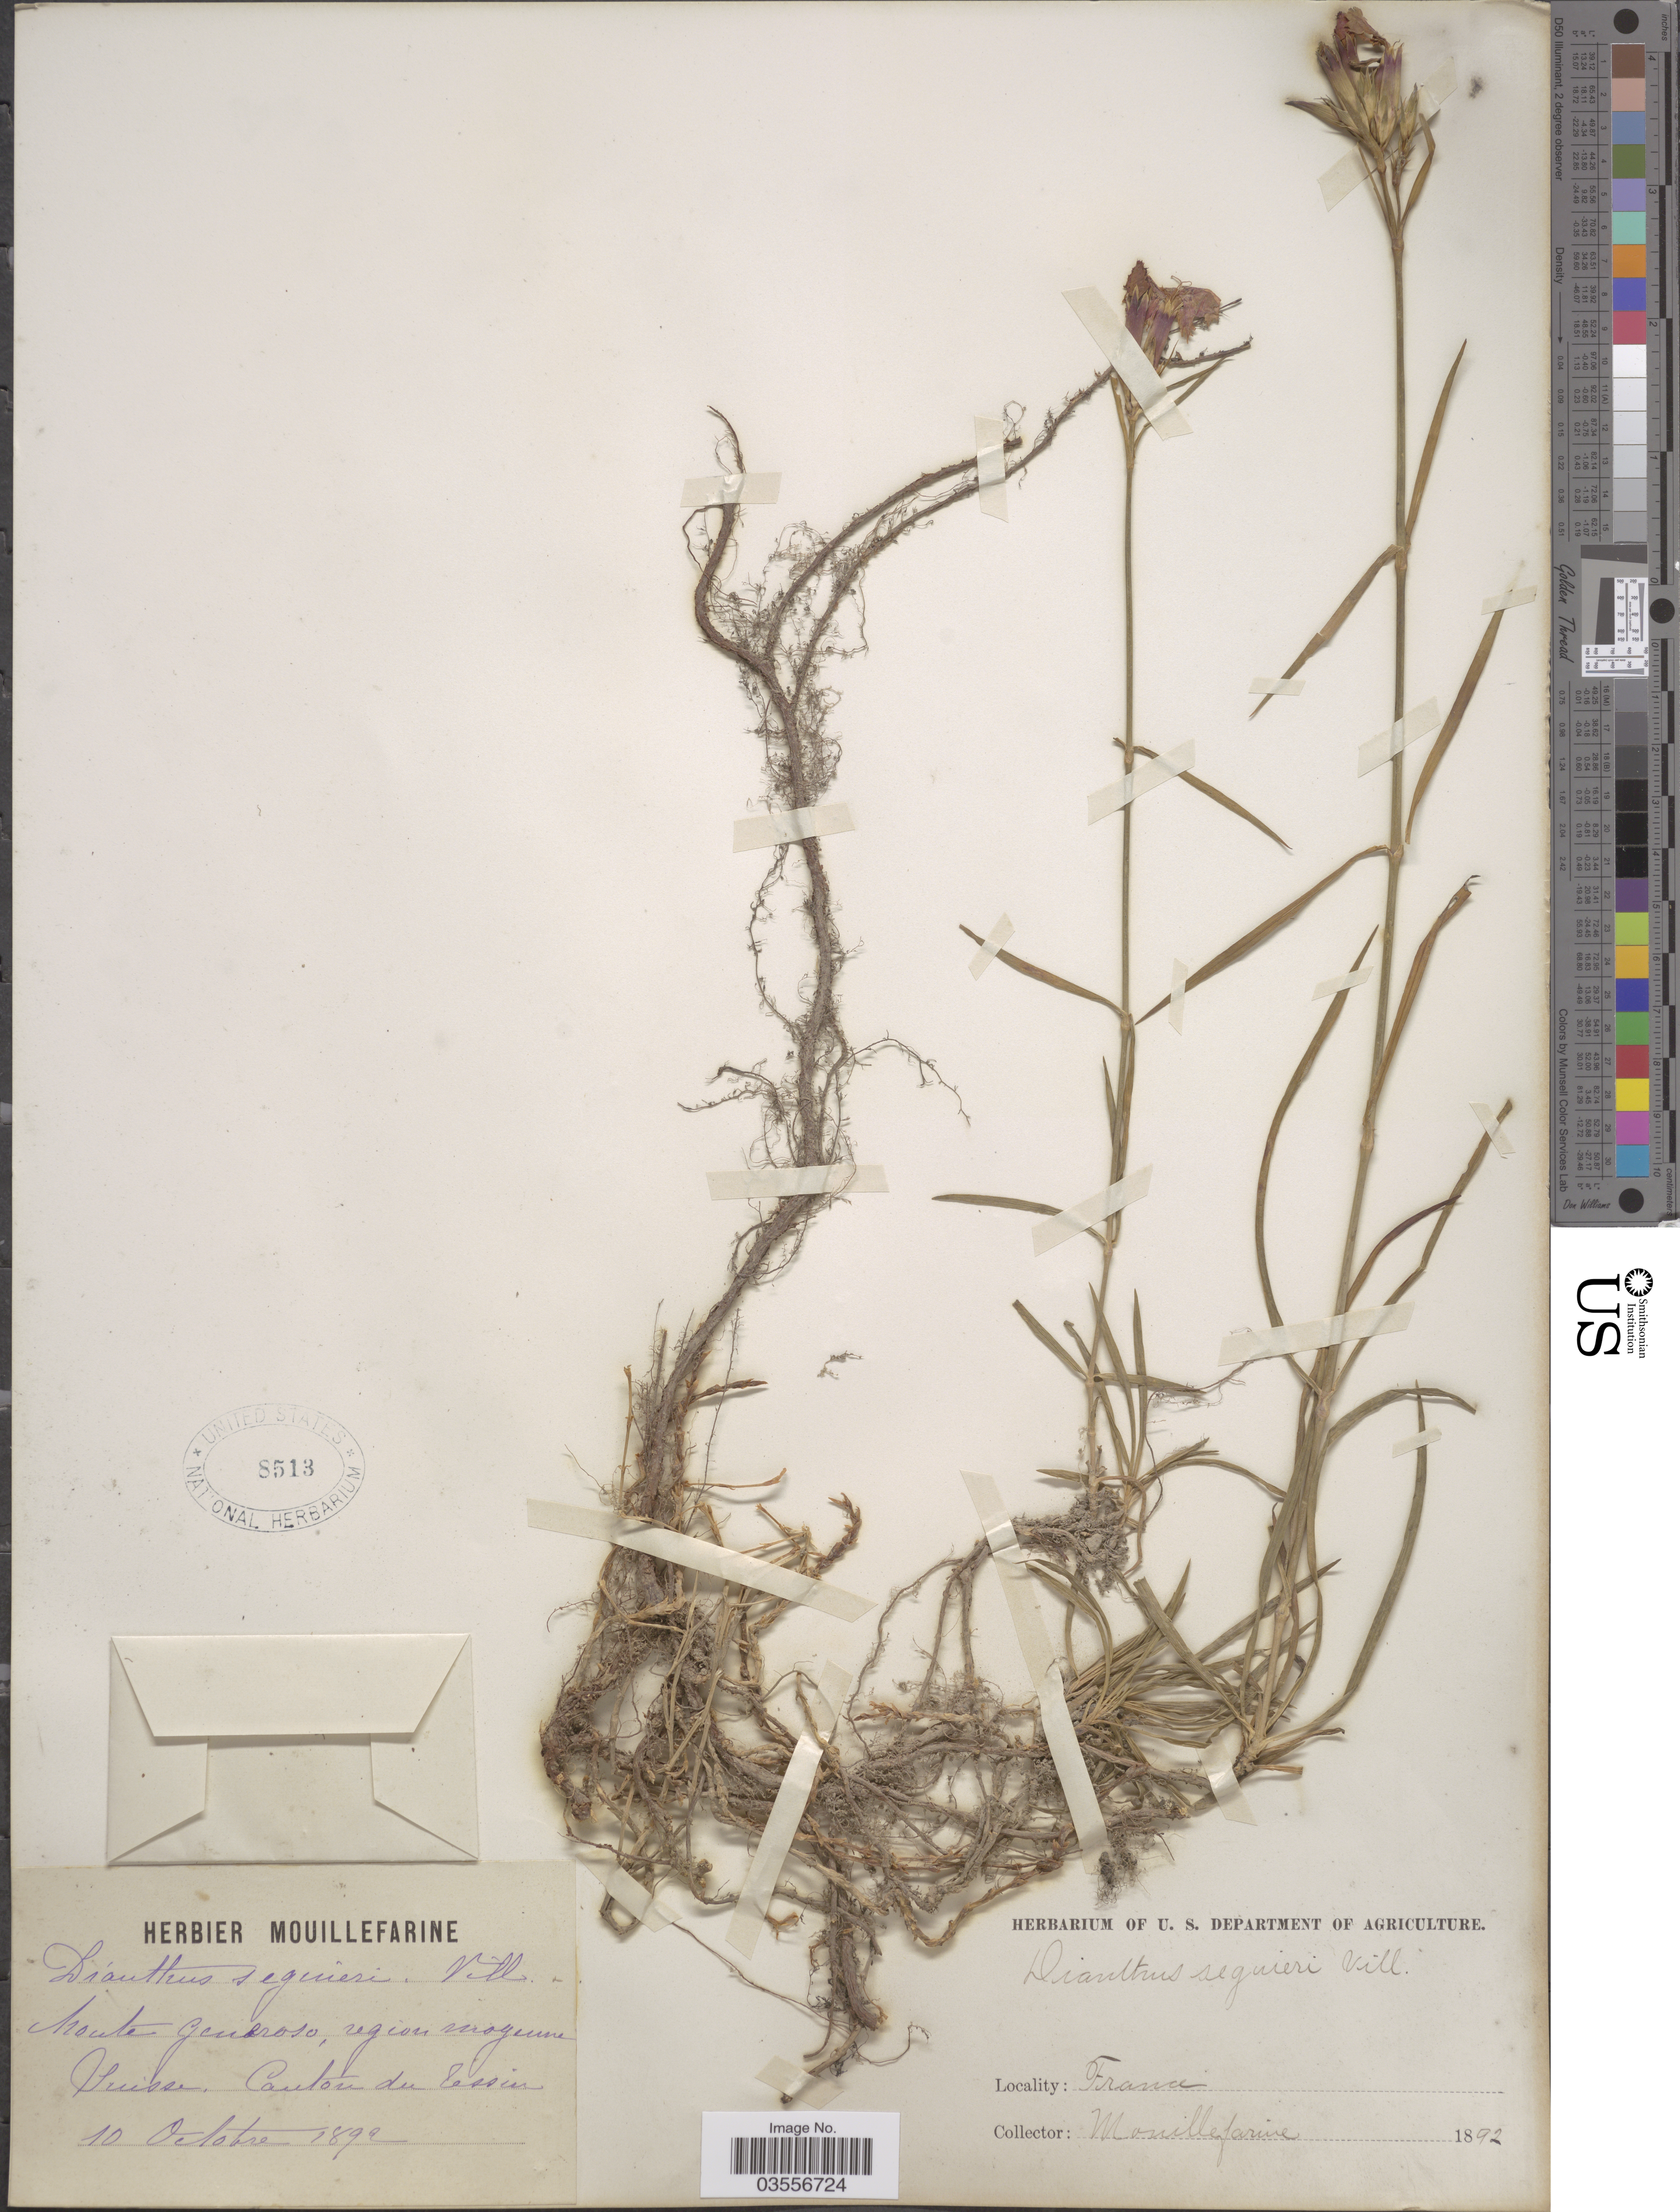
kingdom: Plantae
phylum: Tracheophyta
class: Magnoliopsida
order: Caryophyllales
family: Caryophyllaceae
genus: Dianthus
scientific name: Dianthus seguieri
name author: Vill.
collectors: A. Mouillefarine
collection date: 1892-10-10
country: Switzerland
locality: Suisse. Canton du Tessin. France.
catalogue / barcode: US 8513